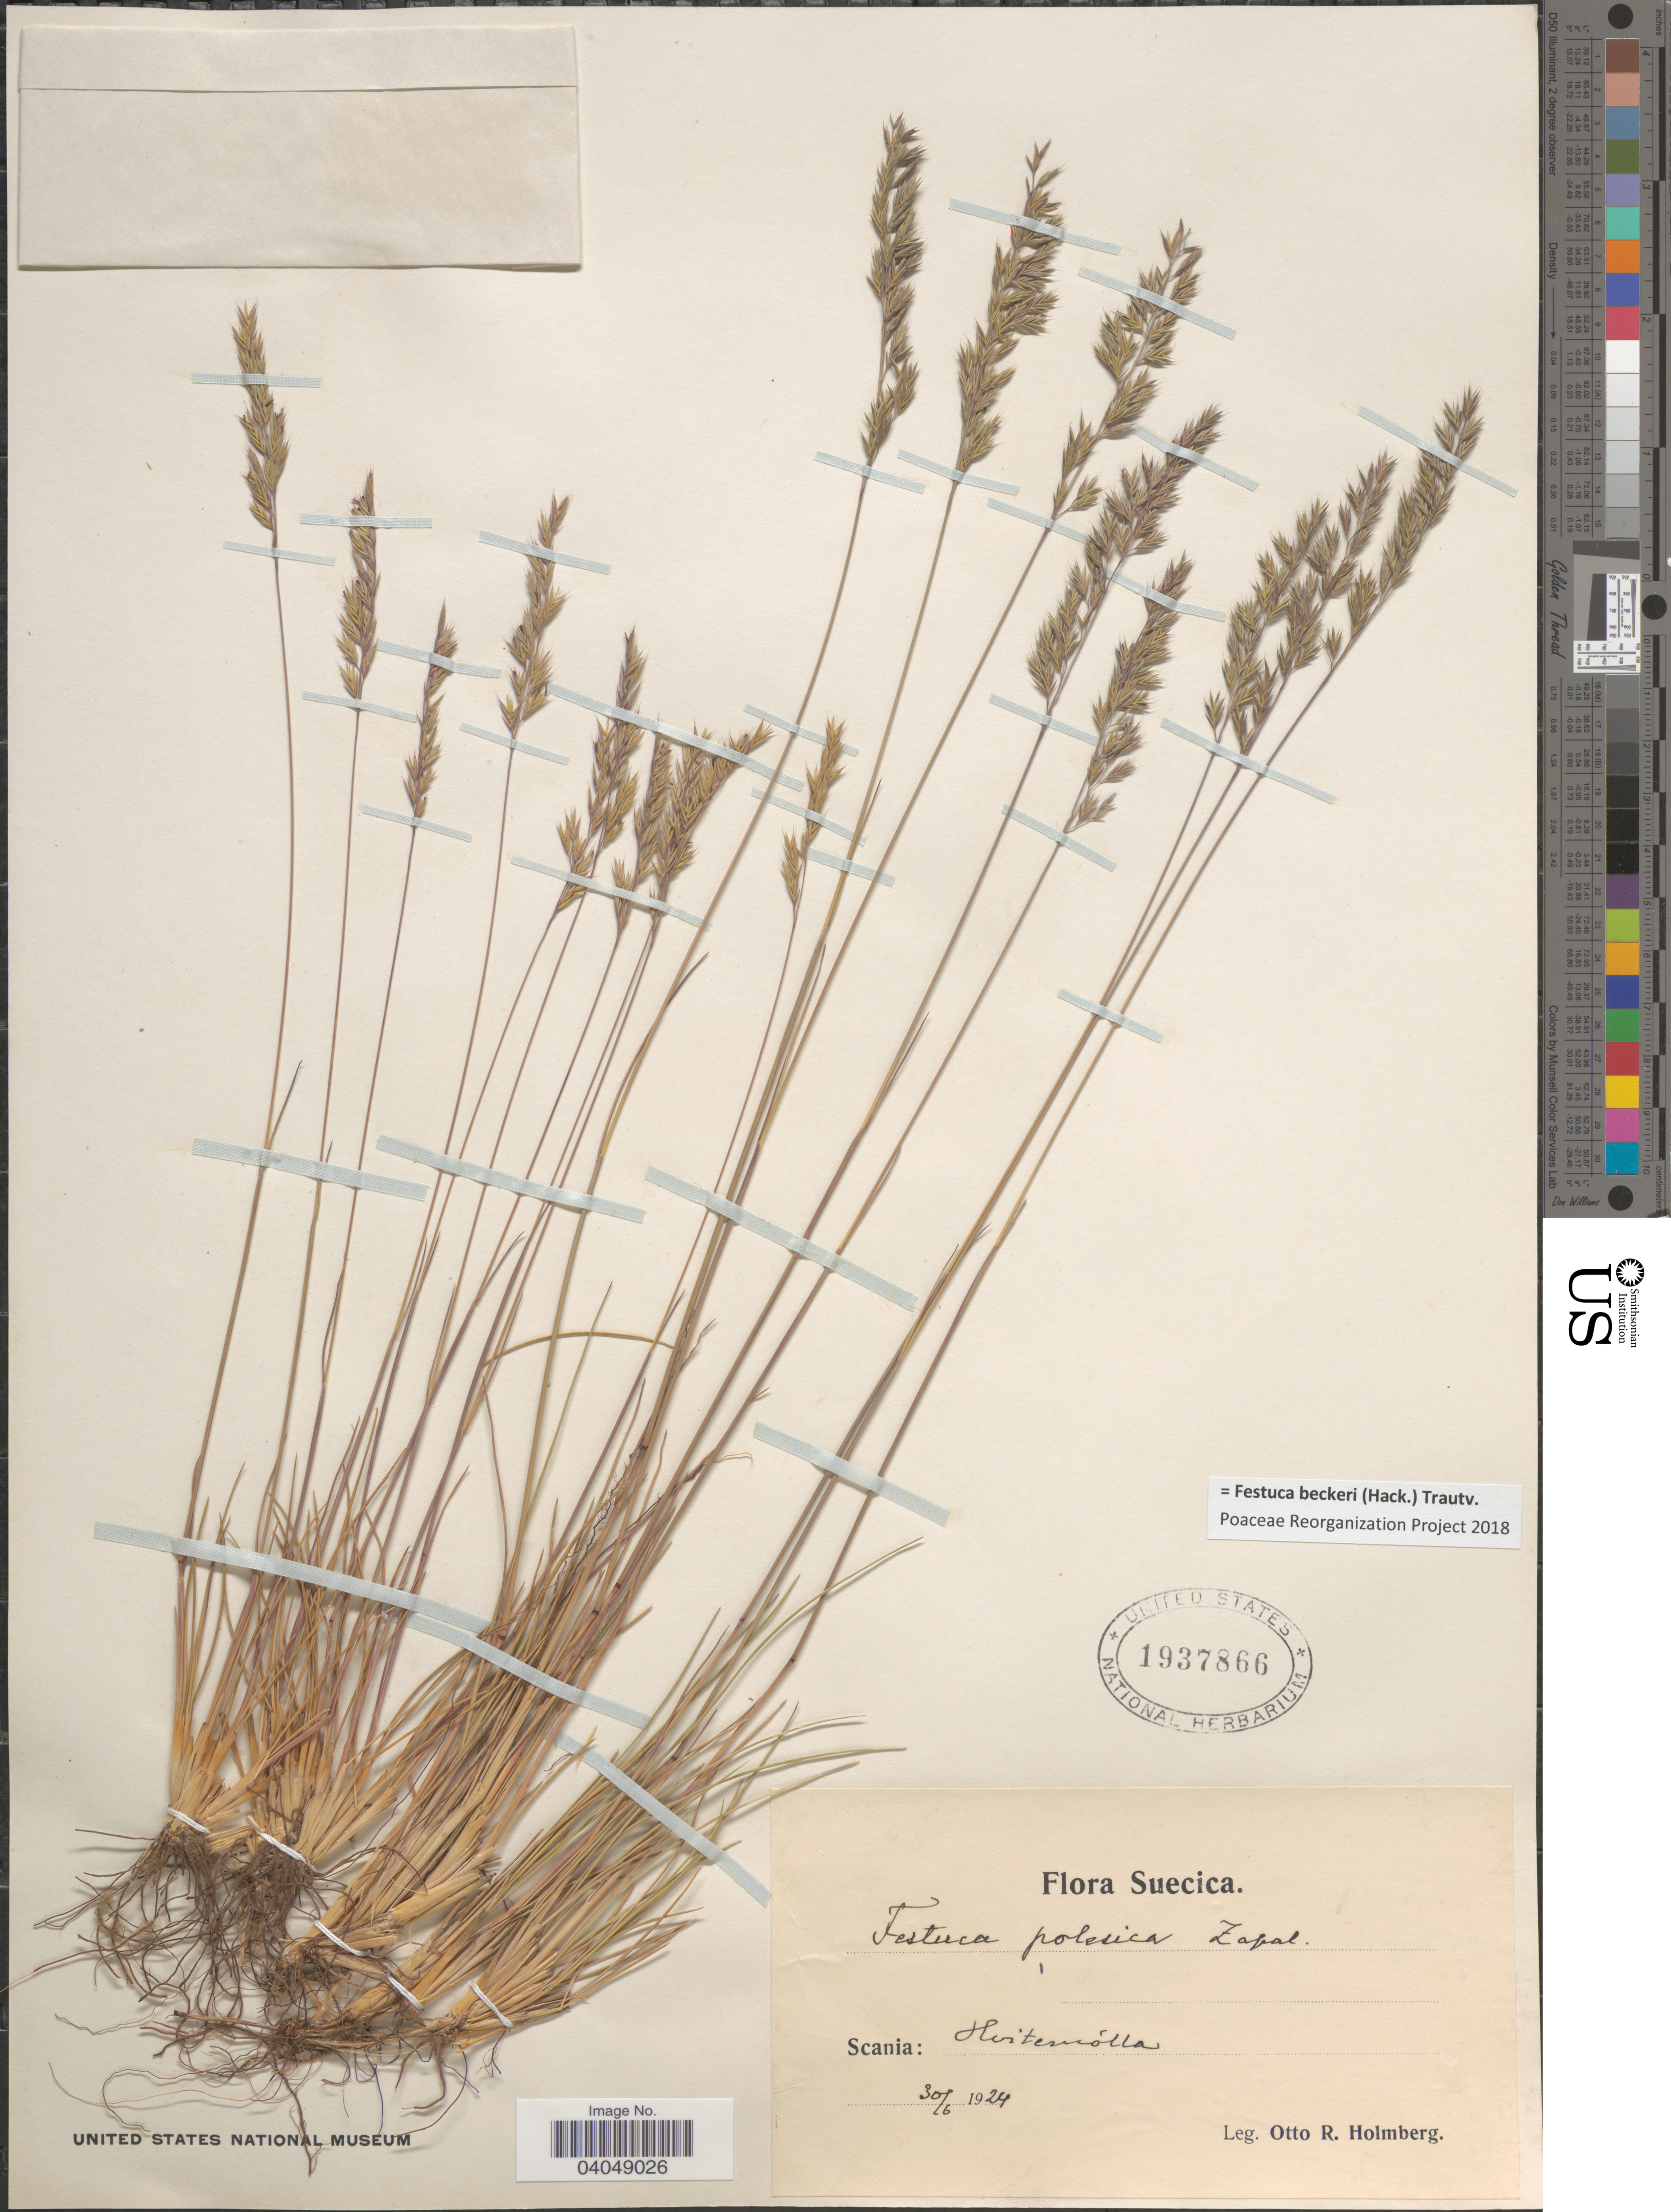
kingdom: Plantae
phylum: Tracheophyta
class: Liliopsida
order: Poales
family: Poaceae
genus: Festuca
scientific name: Festuca beckeri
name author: (Hack.) Trautv.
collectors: O. Holmberg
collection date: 1924-06-30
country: Sweden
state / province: Skåne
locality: Suecica. Scania: Hvitemolla.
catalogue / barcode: US 1937866